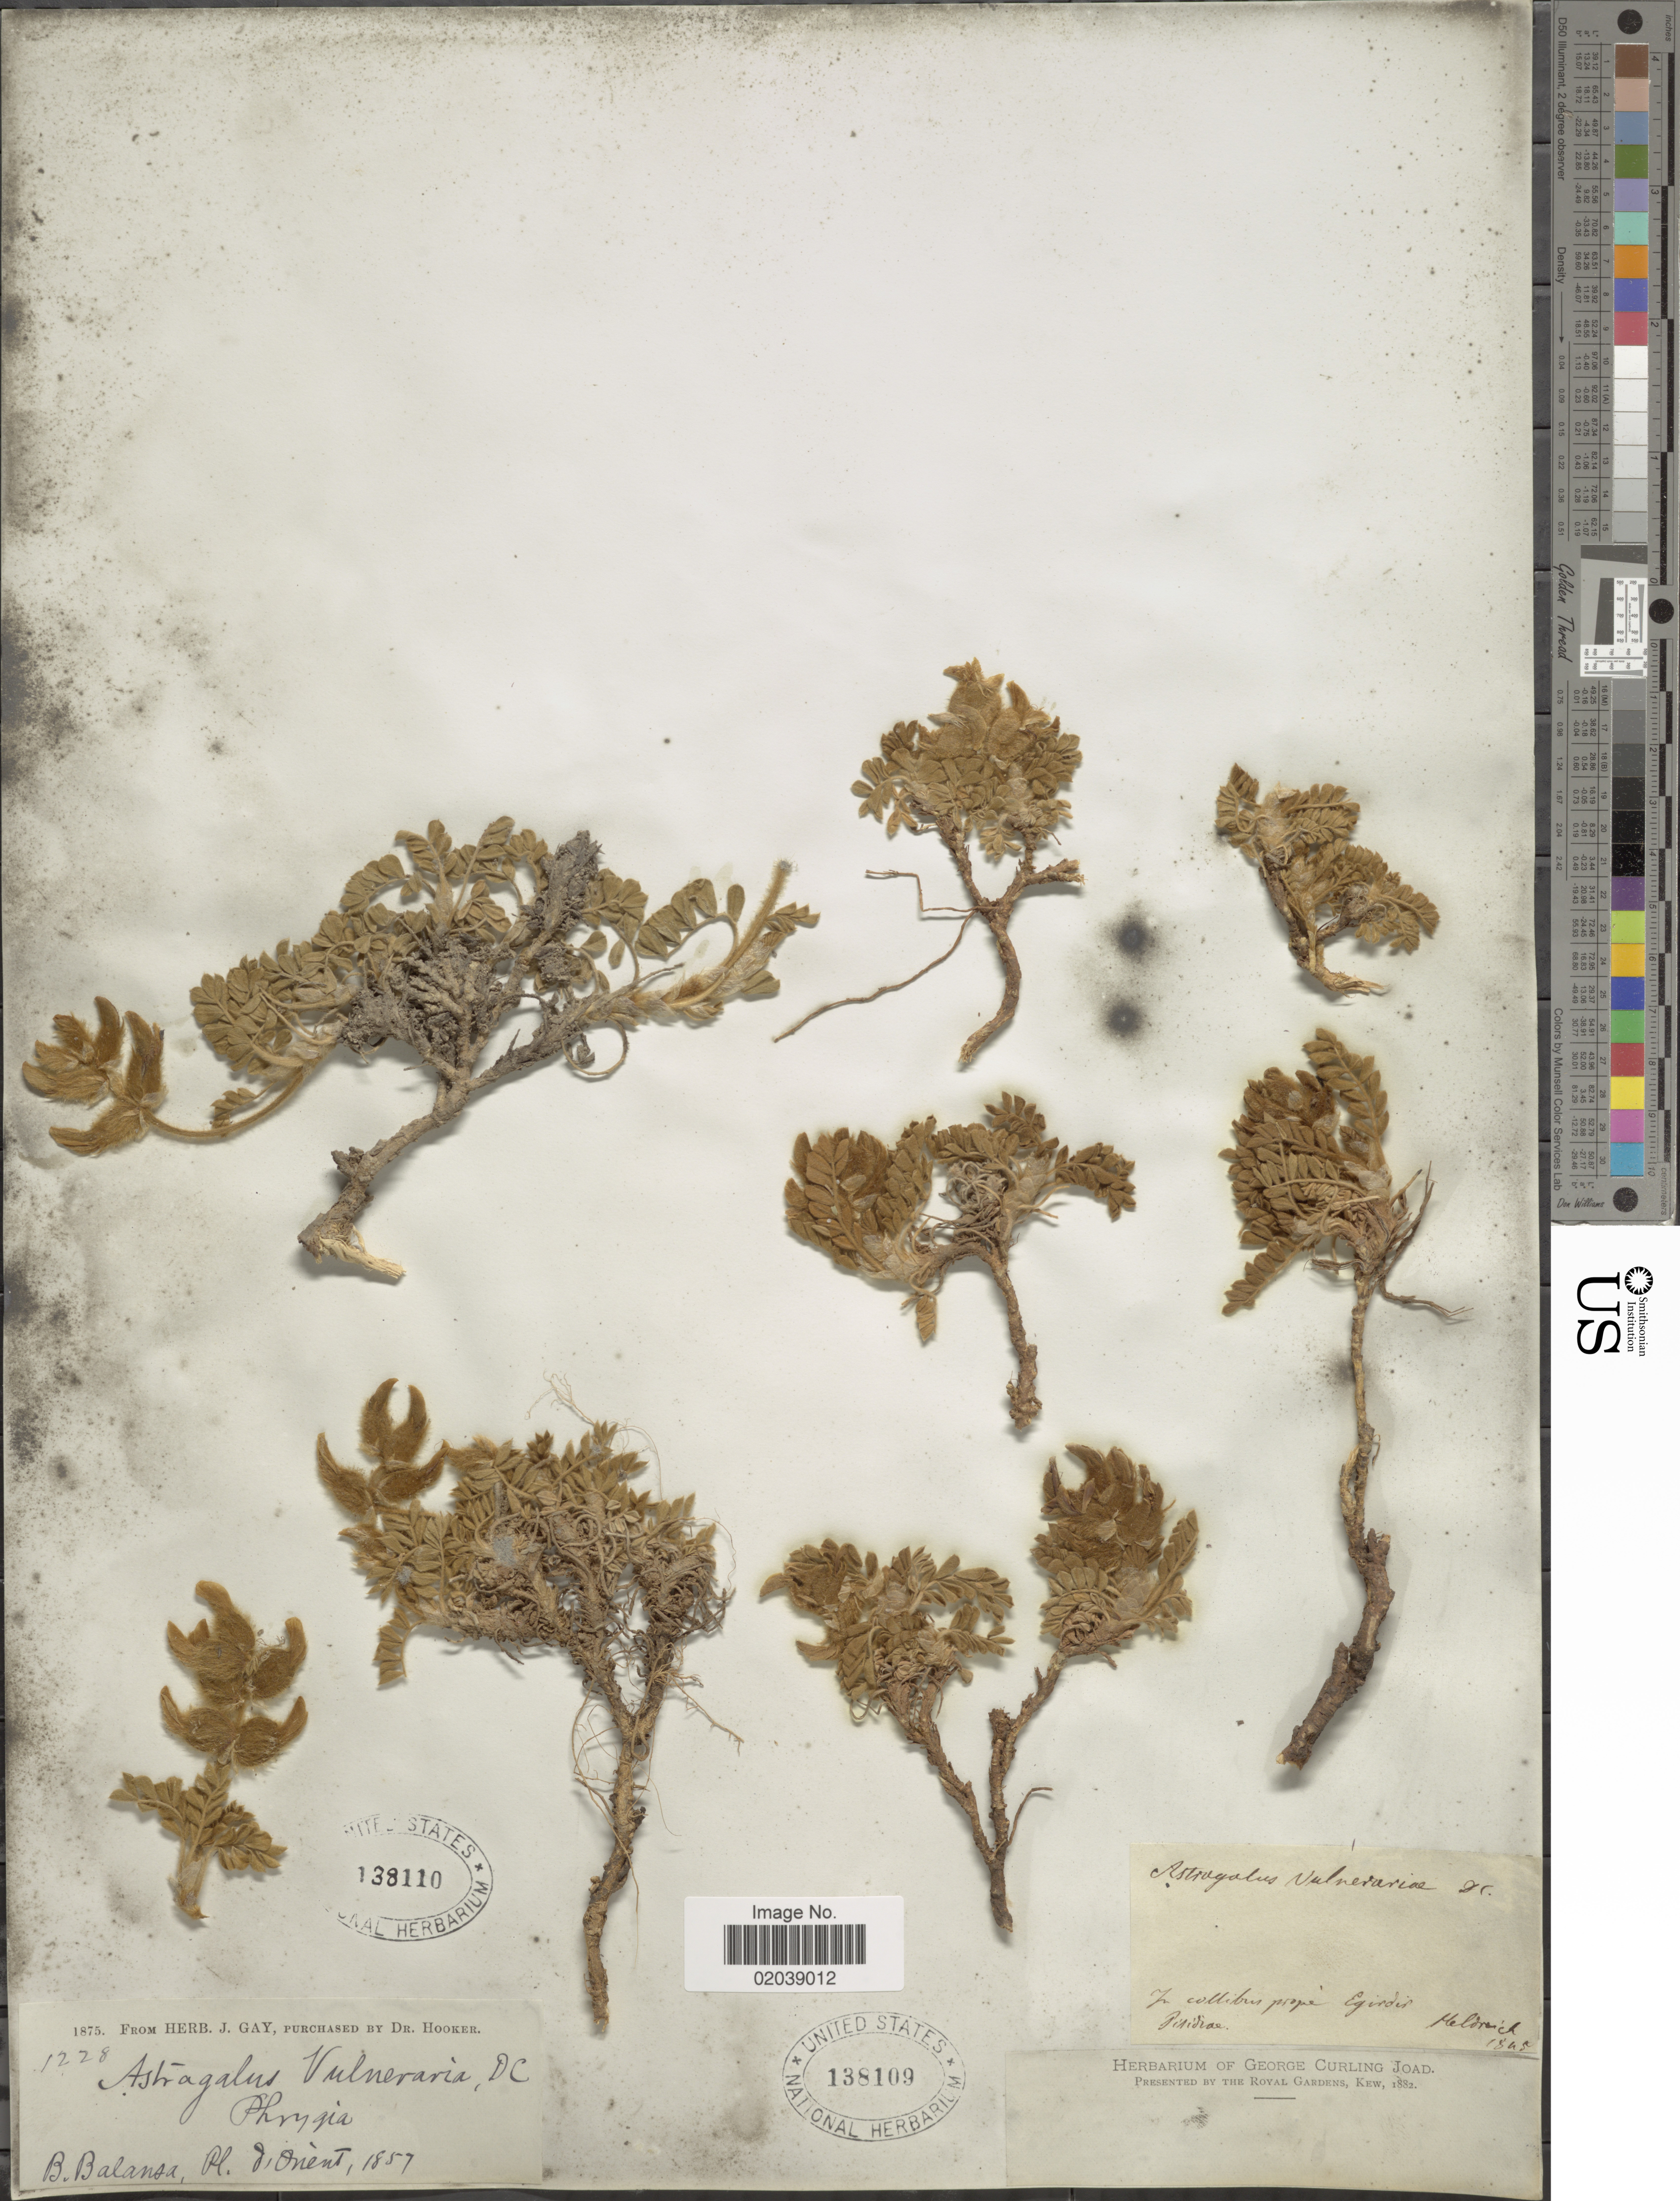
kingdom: Plantae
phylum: Tracheophyta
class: Magnoliopsida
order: Fabales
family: Fabaceae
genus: Astragalus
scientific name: Astragalus vulneraria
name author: DC.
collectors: -. Balansa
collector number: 1228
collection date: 1857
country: Turkey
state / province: Afyonkarahisar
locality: Phrygia.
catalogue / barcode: US 138110